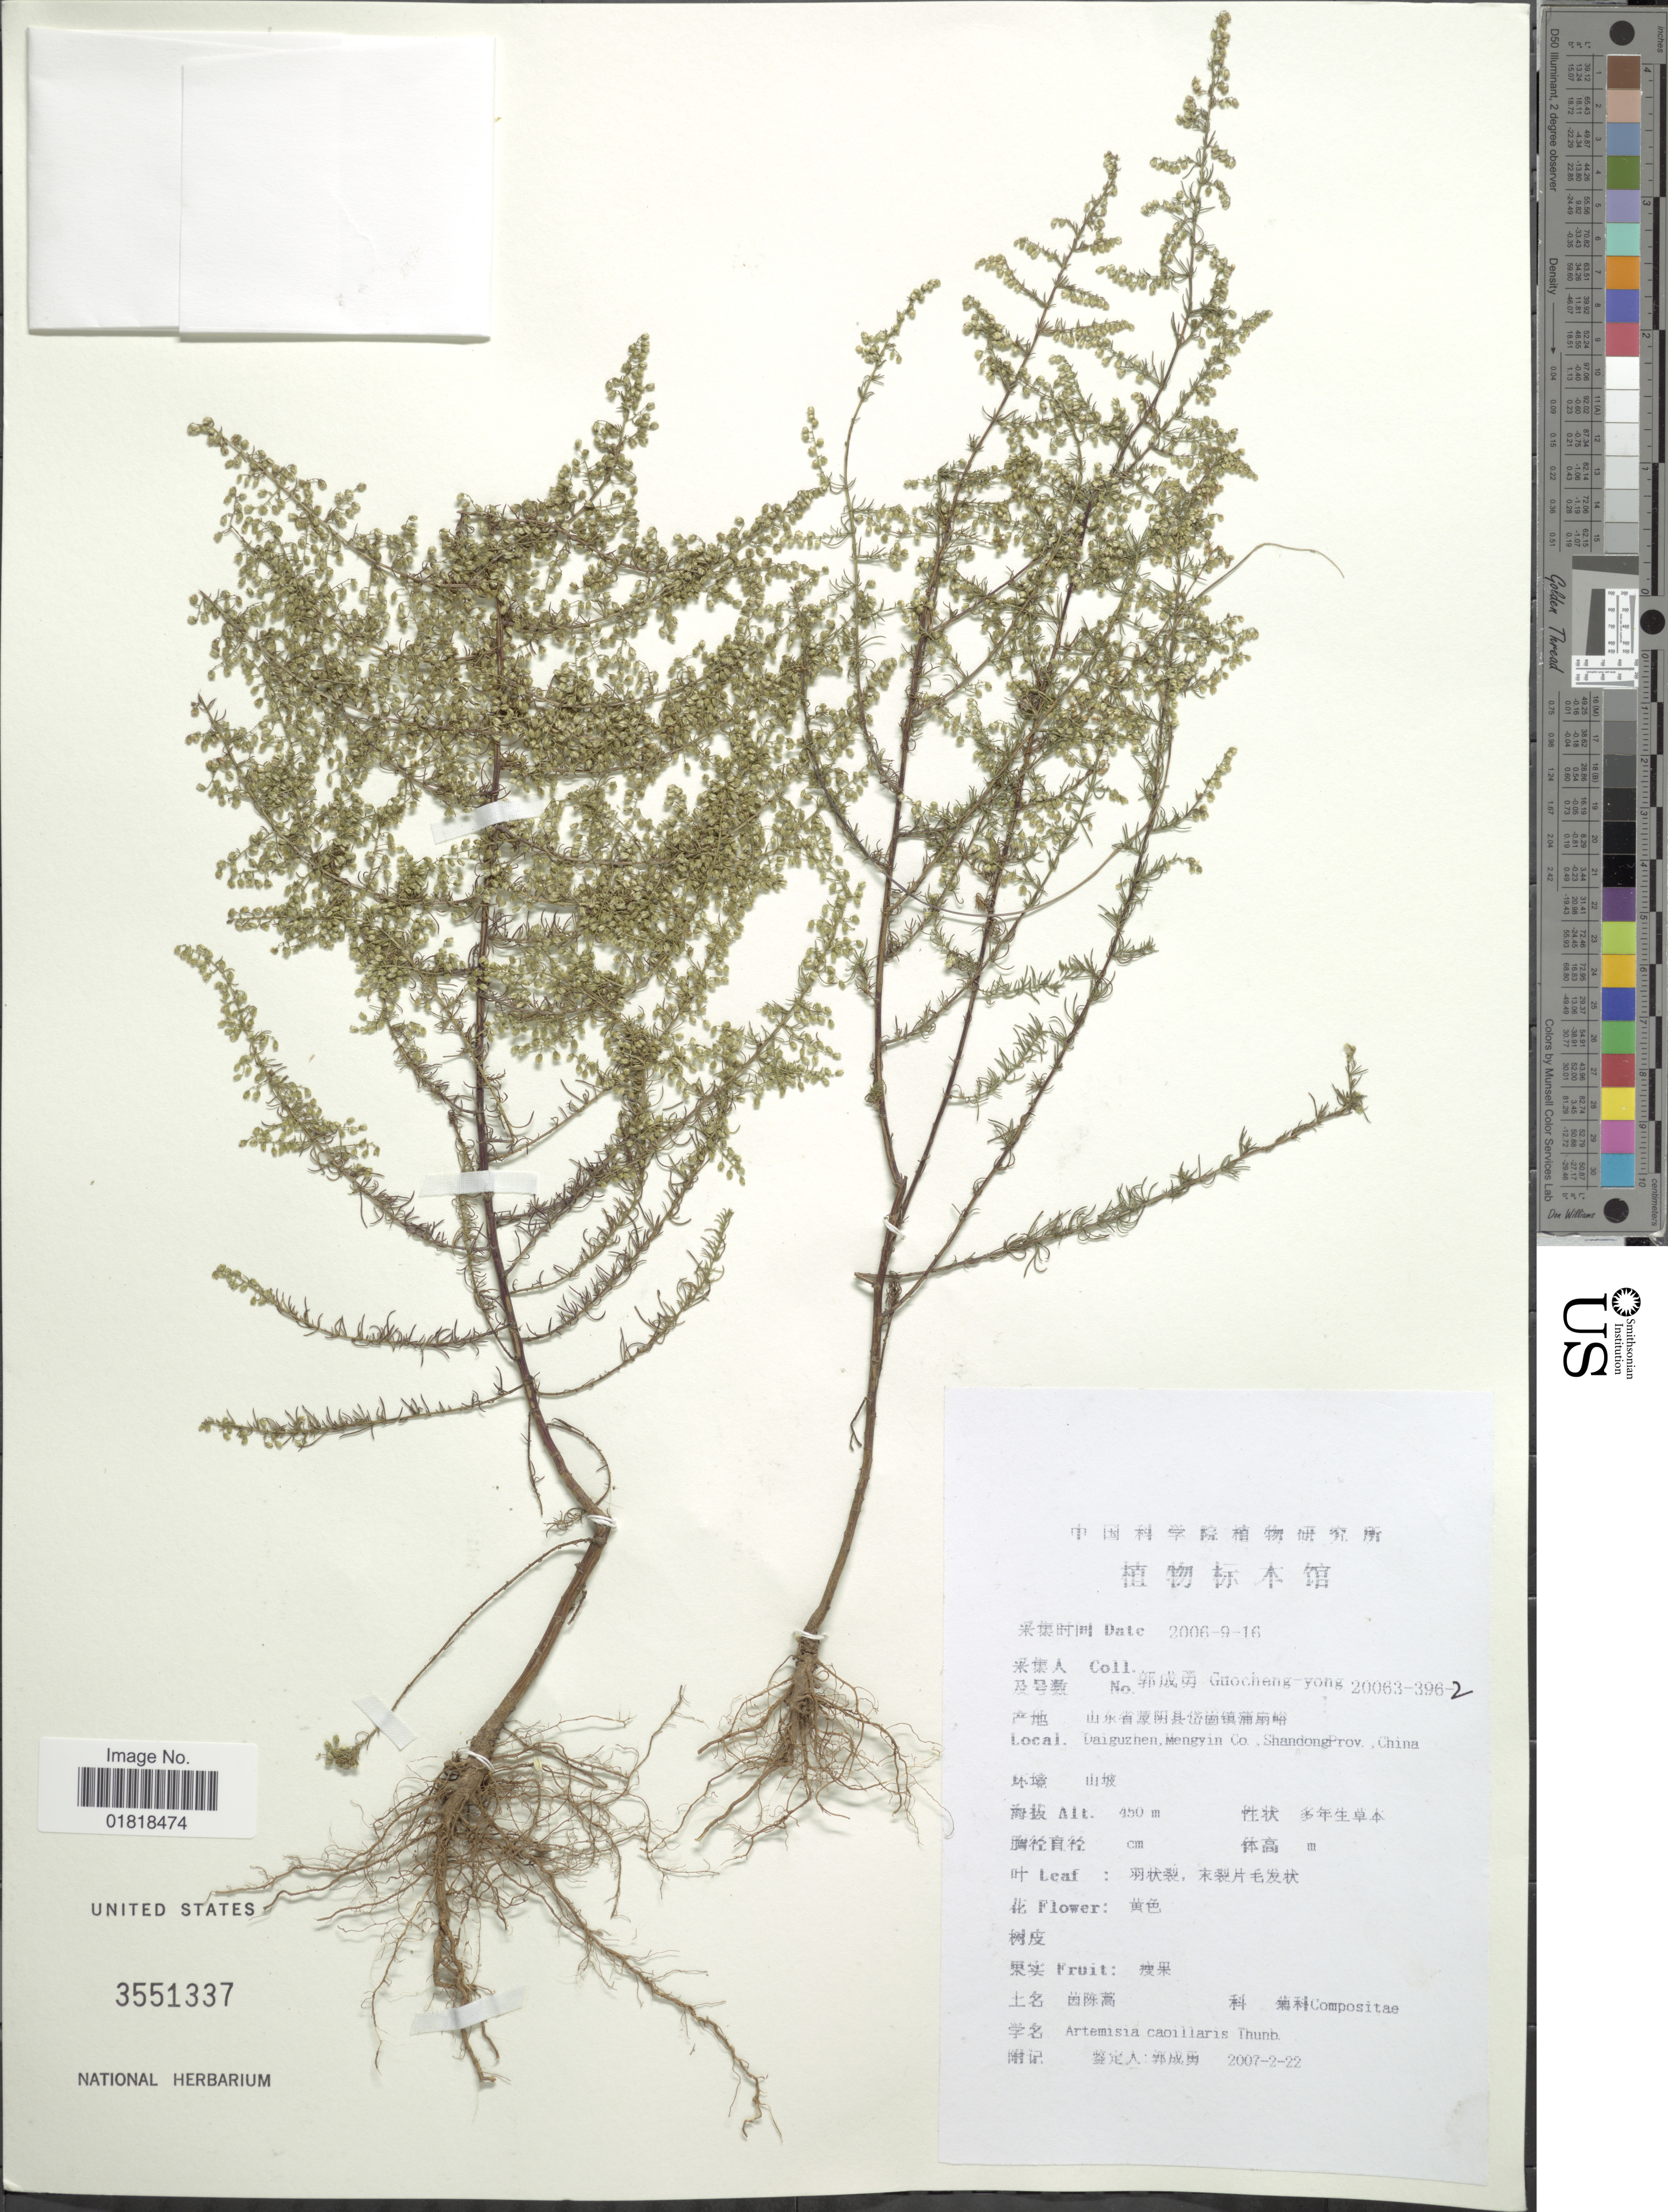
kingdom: Plantae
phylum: Tracheophyta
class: Magnoliopsida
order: Asterales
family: Asteraceae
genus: Artemisia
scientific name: Artemisia capillaris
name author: Thunb.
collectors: Guo cheng-yong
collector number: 20063-396-2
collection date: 2006-09-16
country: China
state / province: Shandong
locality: Daiguzhen, Mengyin Co.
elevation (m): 450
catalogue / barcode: US 3551337